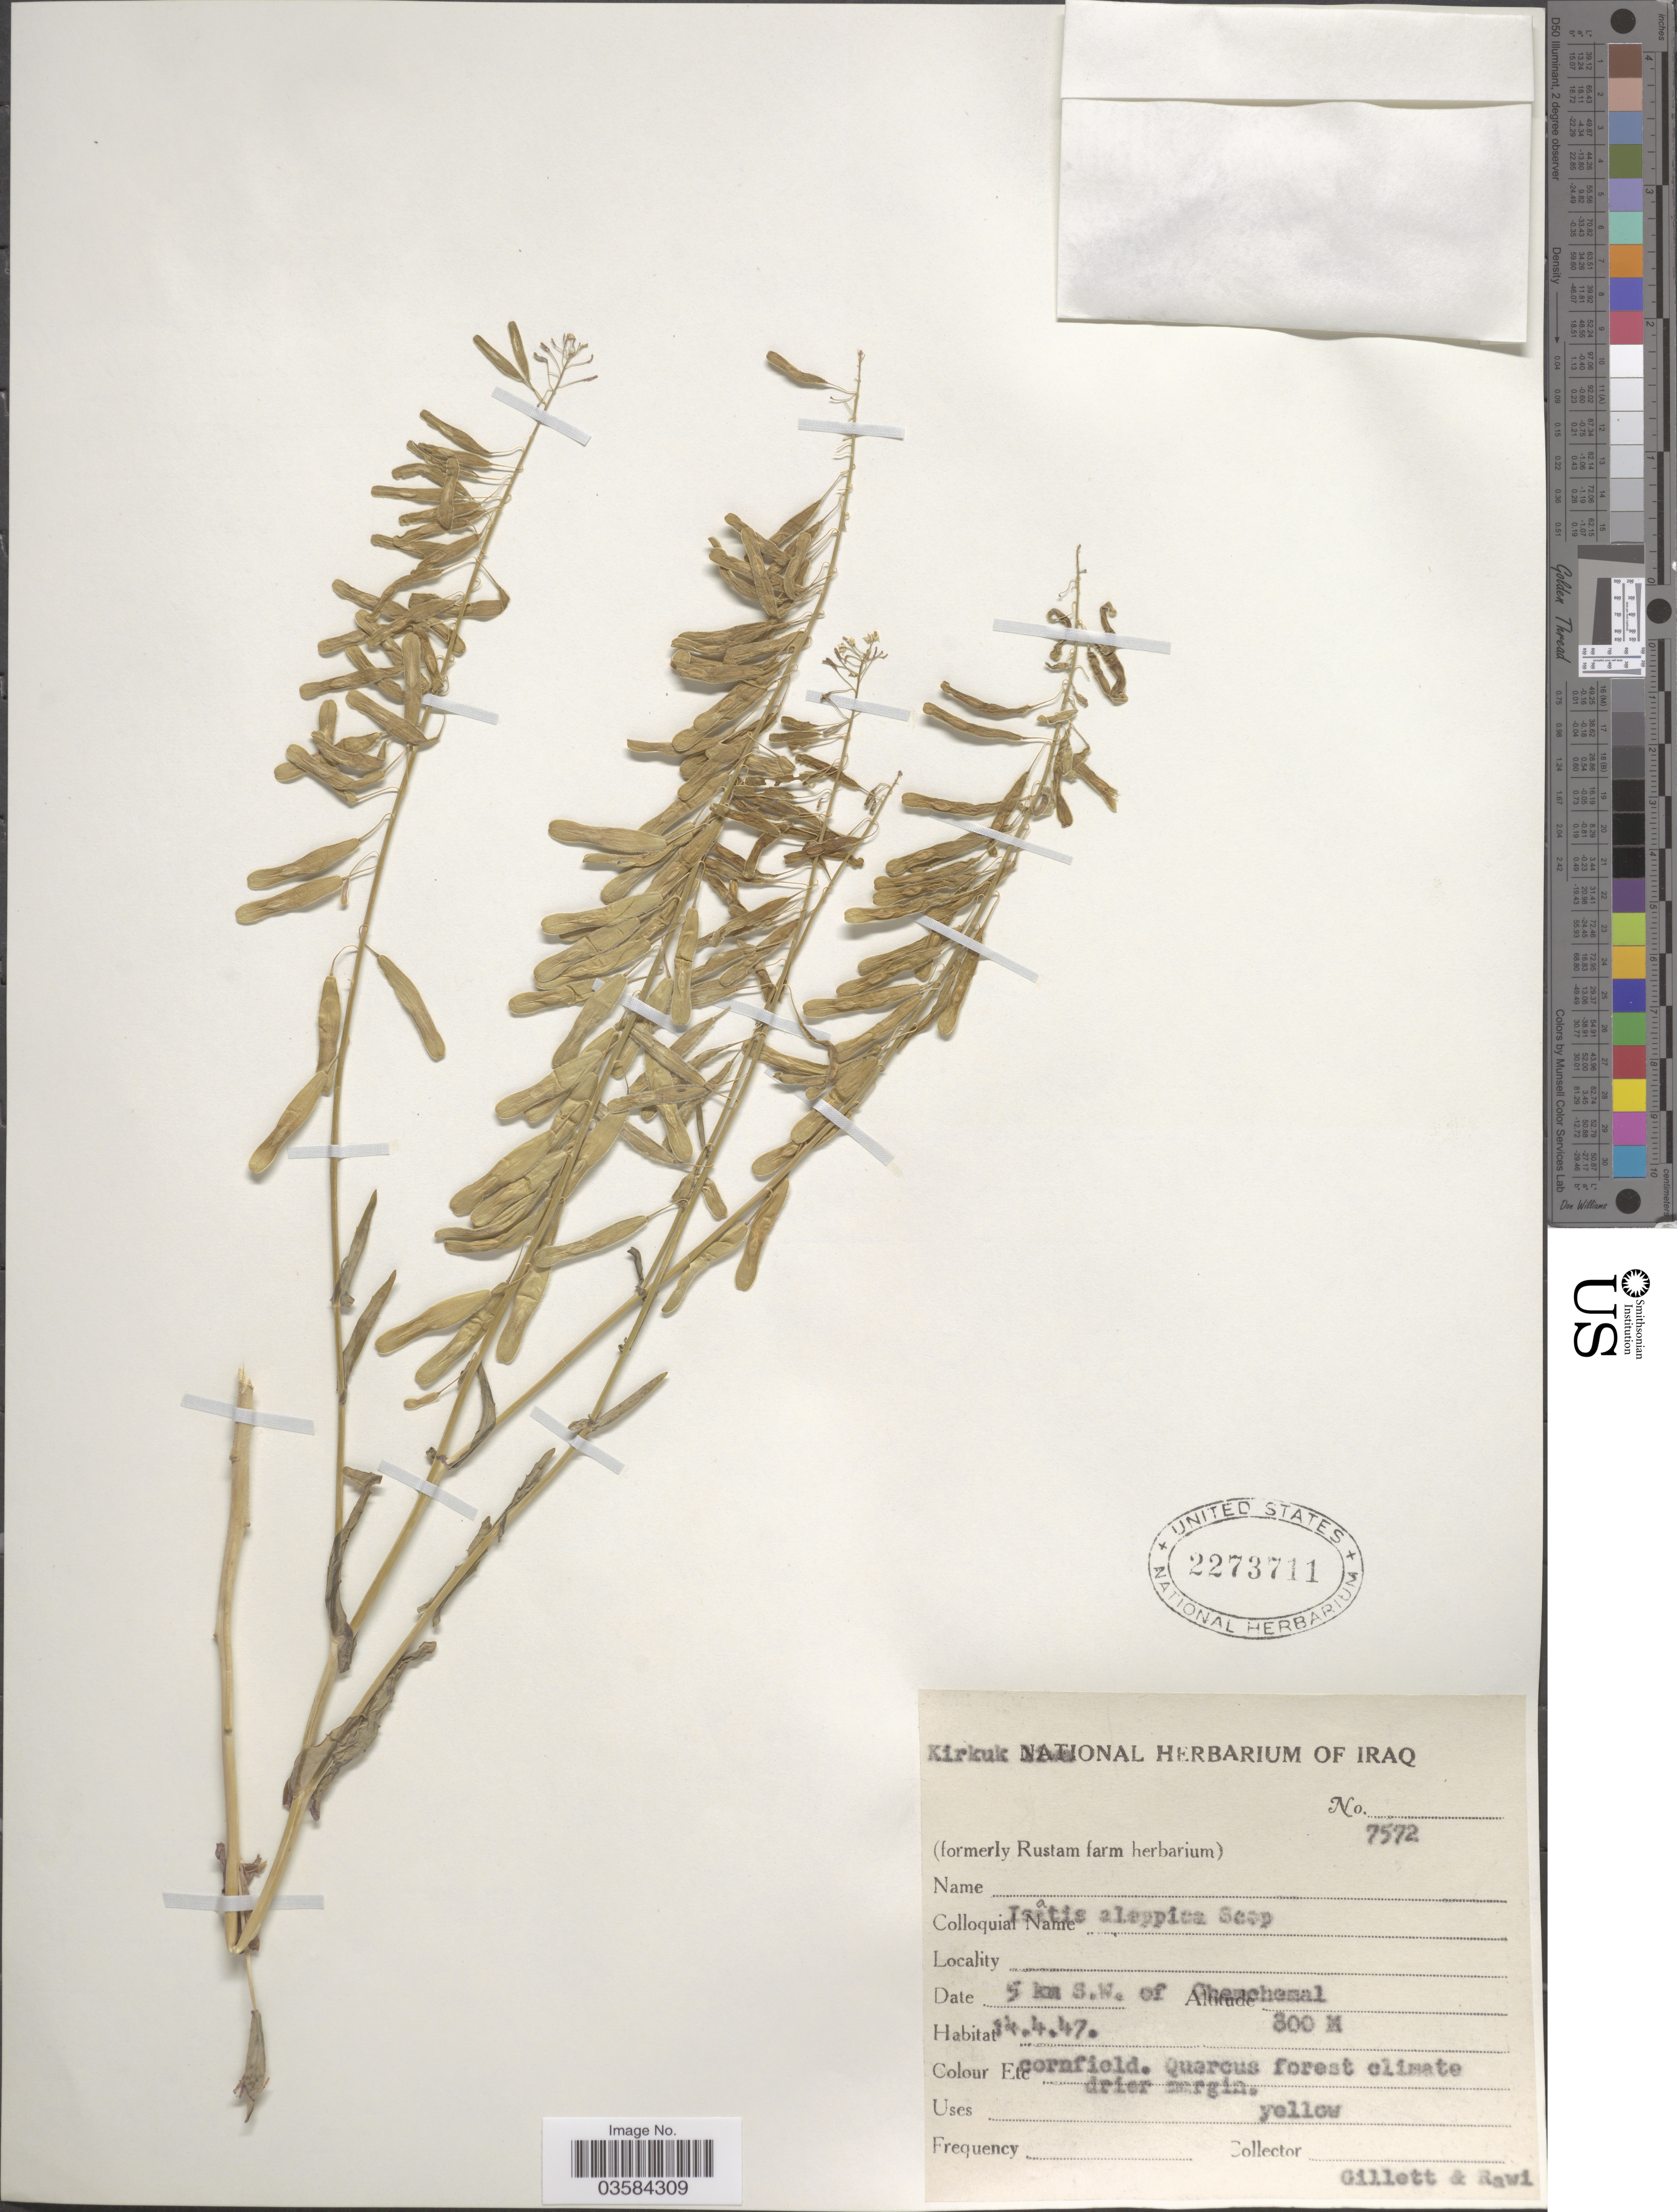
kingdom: Plantae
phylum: Tracheophyta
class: Magnoliopsida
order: Brassicales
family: Brassicaceae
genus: Isatis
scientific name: Isatis lusitanica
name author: L.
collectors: Gillett, -- & -. Rawi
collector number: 7572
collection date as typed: Transcribed d/m/y: 14/4/47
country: Iraq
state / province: Kirkūk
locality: Kirkuk liwa. 5 km S. W. of Chemchemal.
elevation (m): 300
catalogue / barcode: US 2273711